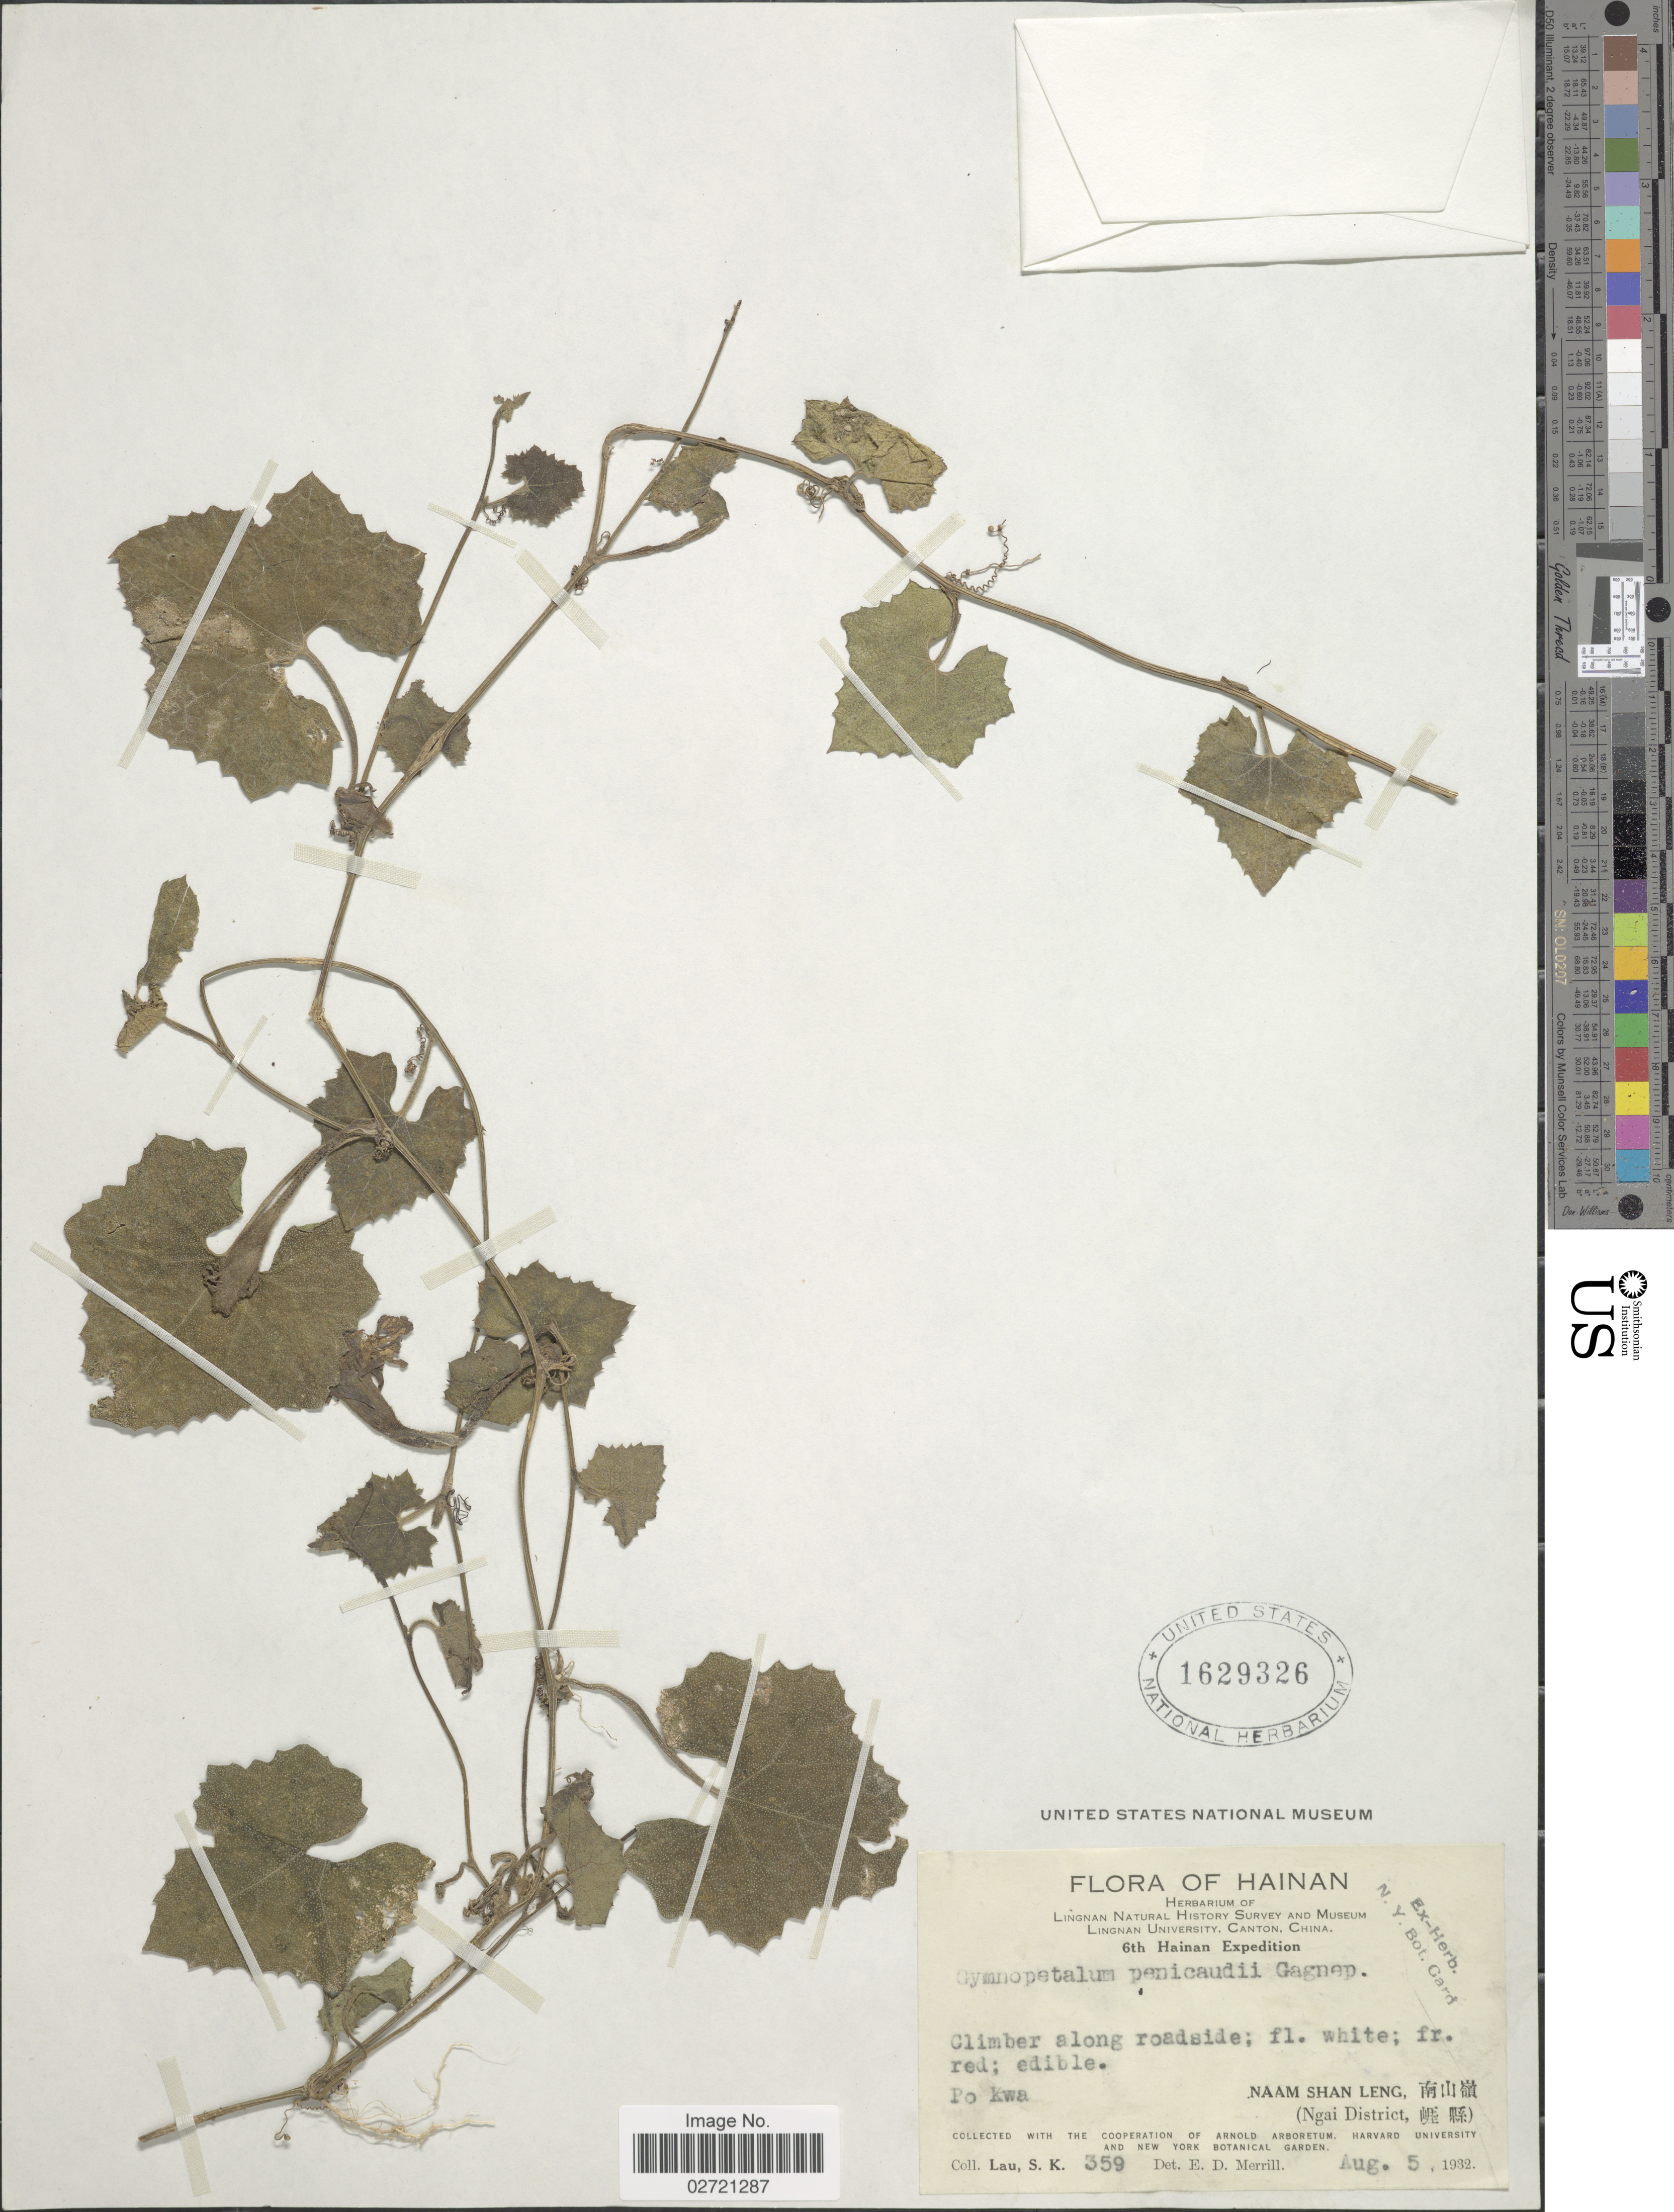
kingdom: Plantae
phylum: Tracheophyta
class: Magnoliopsida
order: Cucurbitales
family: Cucurbitaceae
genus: Trichosanthes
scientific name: Trichosanthes scabra var. penicaudii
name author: (Gagnep.) H.J. de Boer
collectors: S. K. Lau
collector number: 359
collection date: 1932-08-05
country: China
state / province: Hainan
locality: Naam Shan Leng (Ngai District)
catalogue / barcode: US 1629326